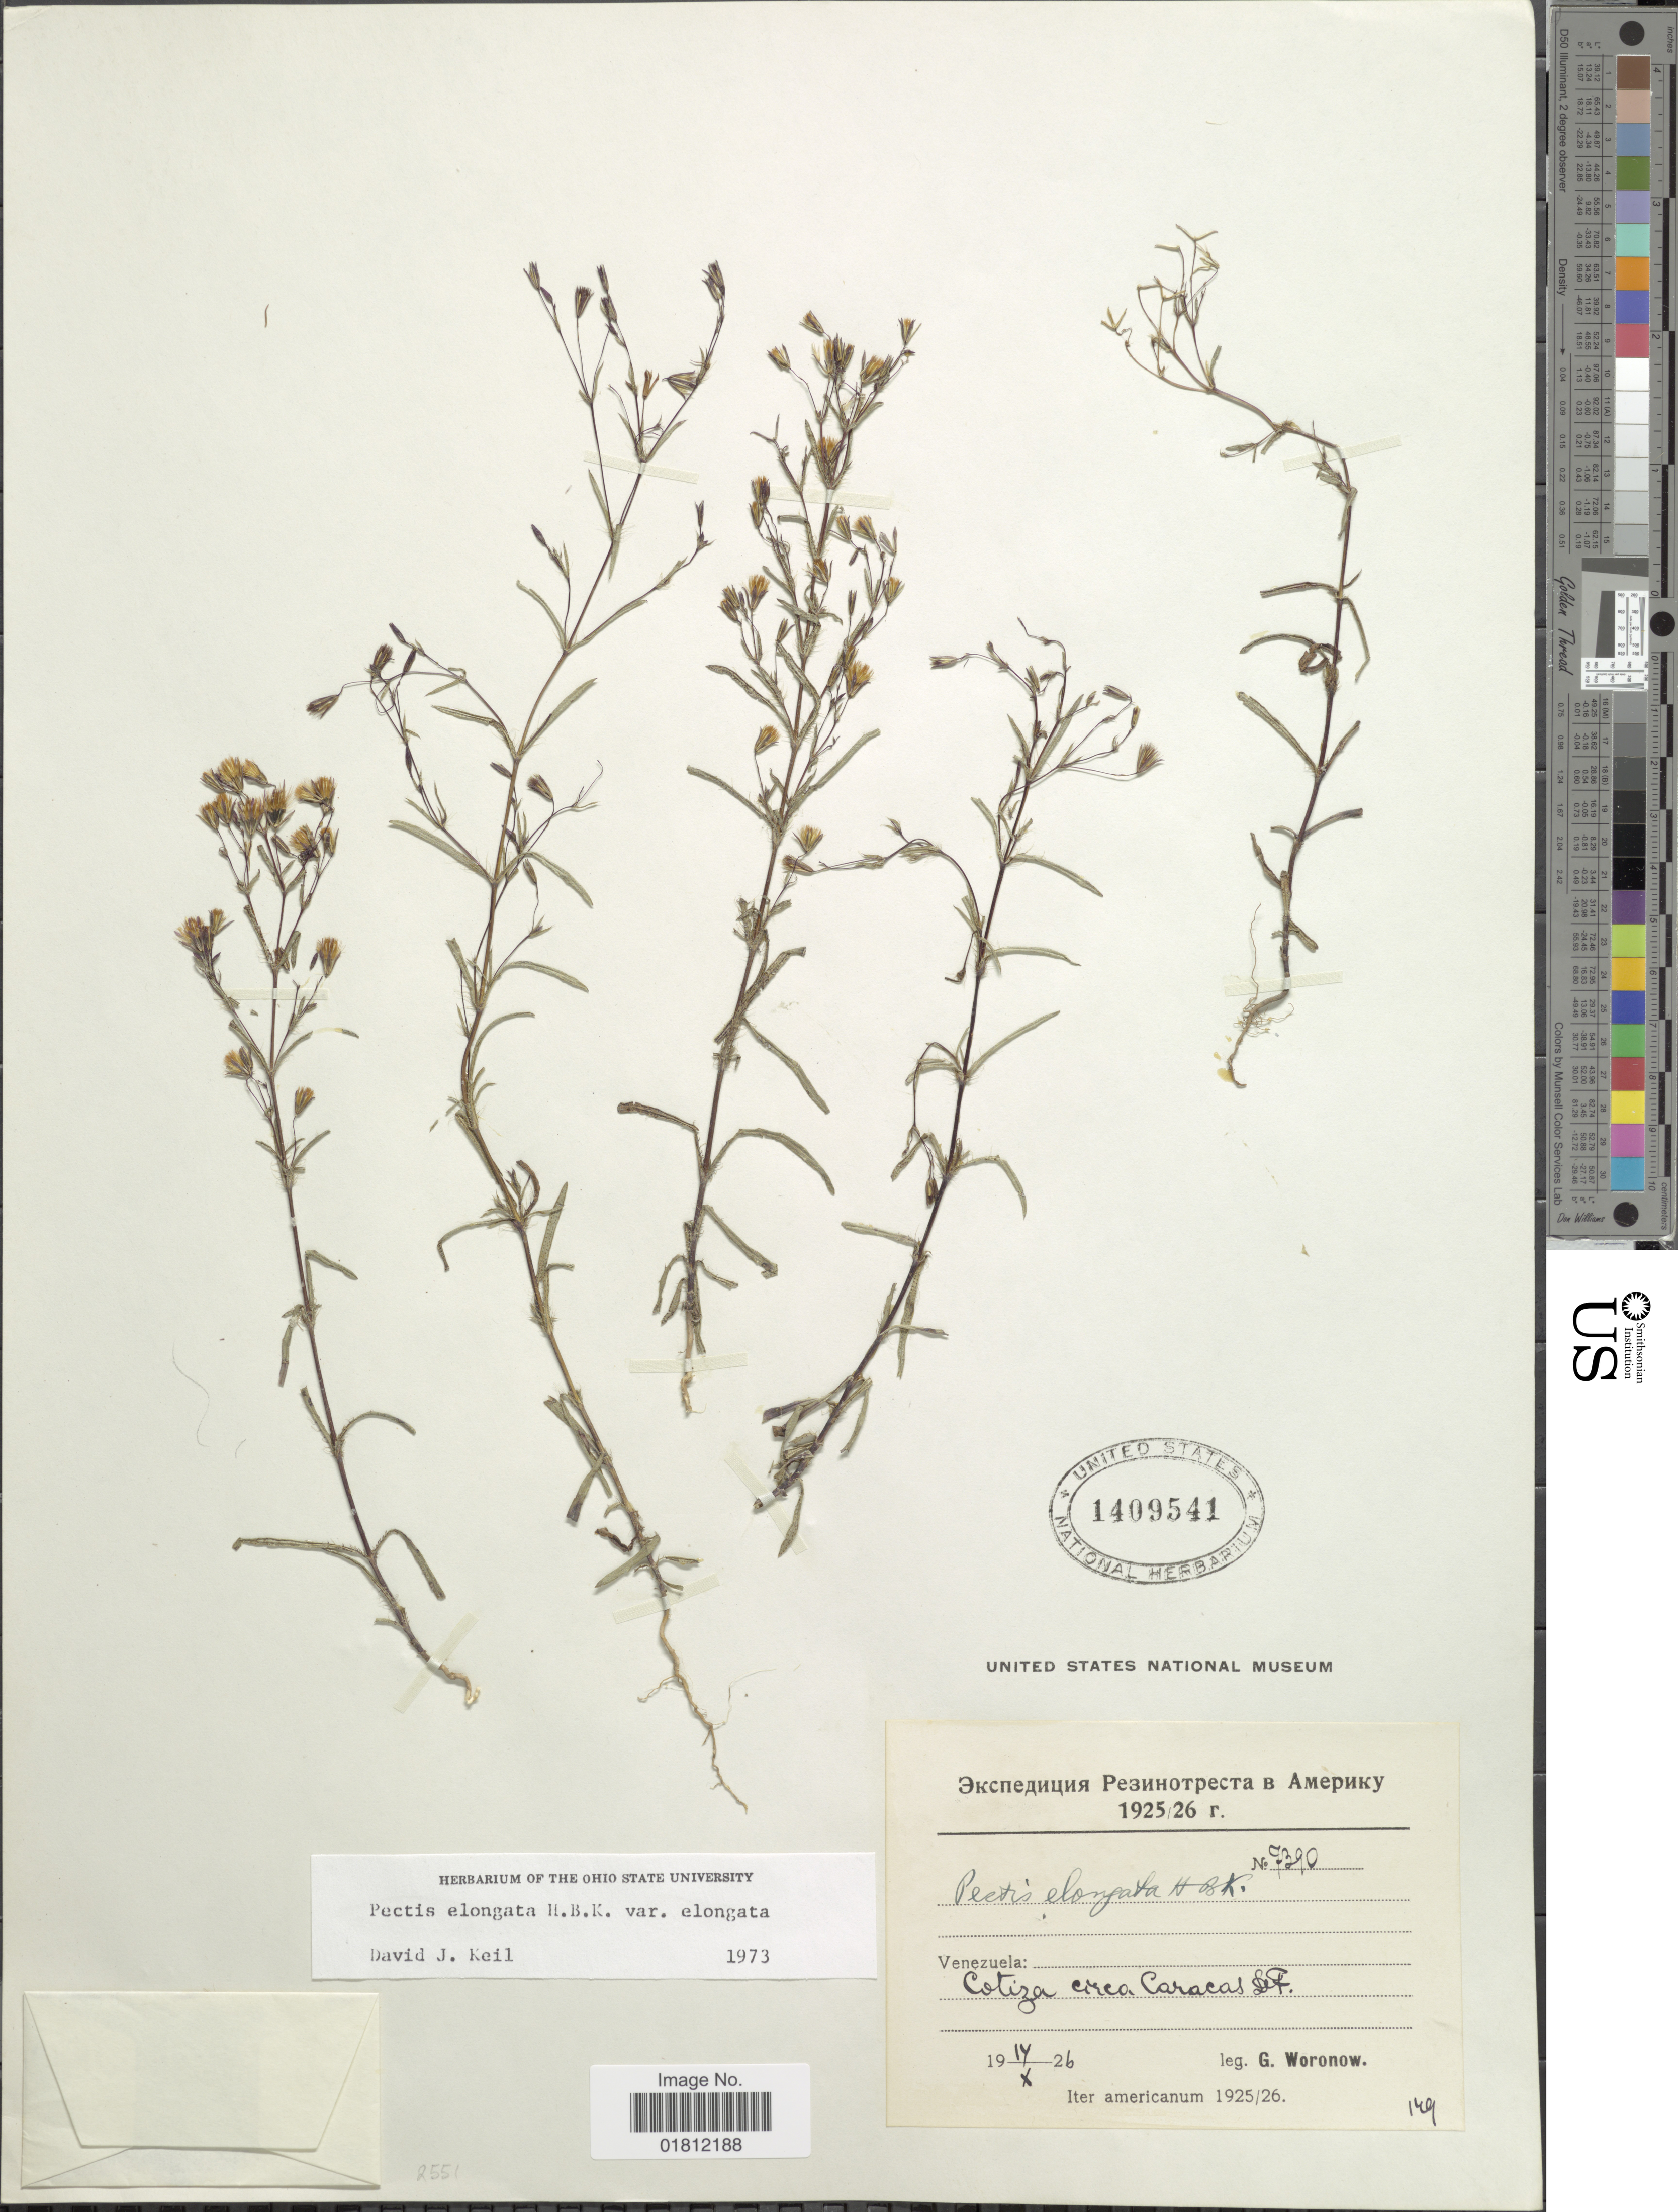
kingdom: Plantae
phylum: Tracheophyta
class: Magnoliopsida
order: Asterales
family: Asteraceae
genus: Pectis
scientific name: Pectis elongata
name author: Kunth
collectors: G. Woronow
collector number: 7390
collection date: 1926-10-17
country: Venezuela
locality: Venezuela: Cotiza circa Caracas. D.F.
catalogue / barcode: US 1409541